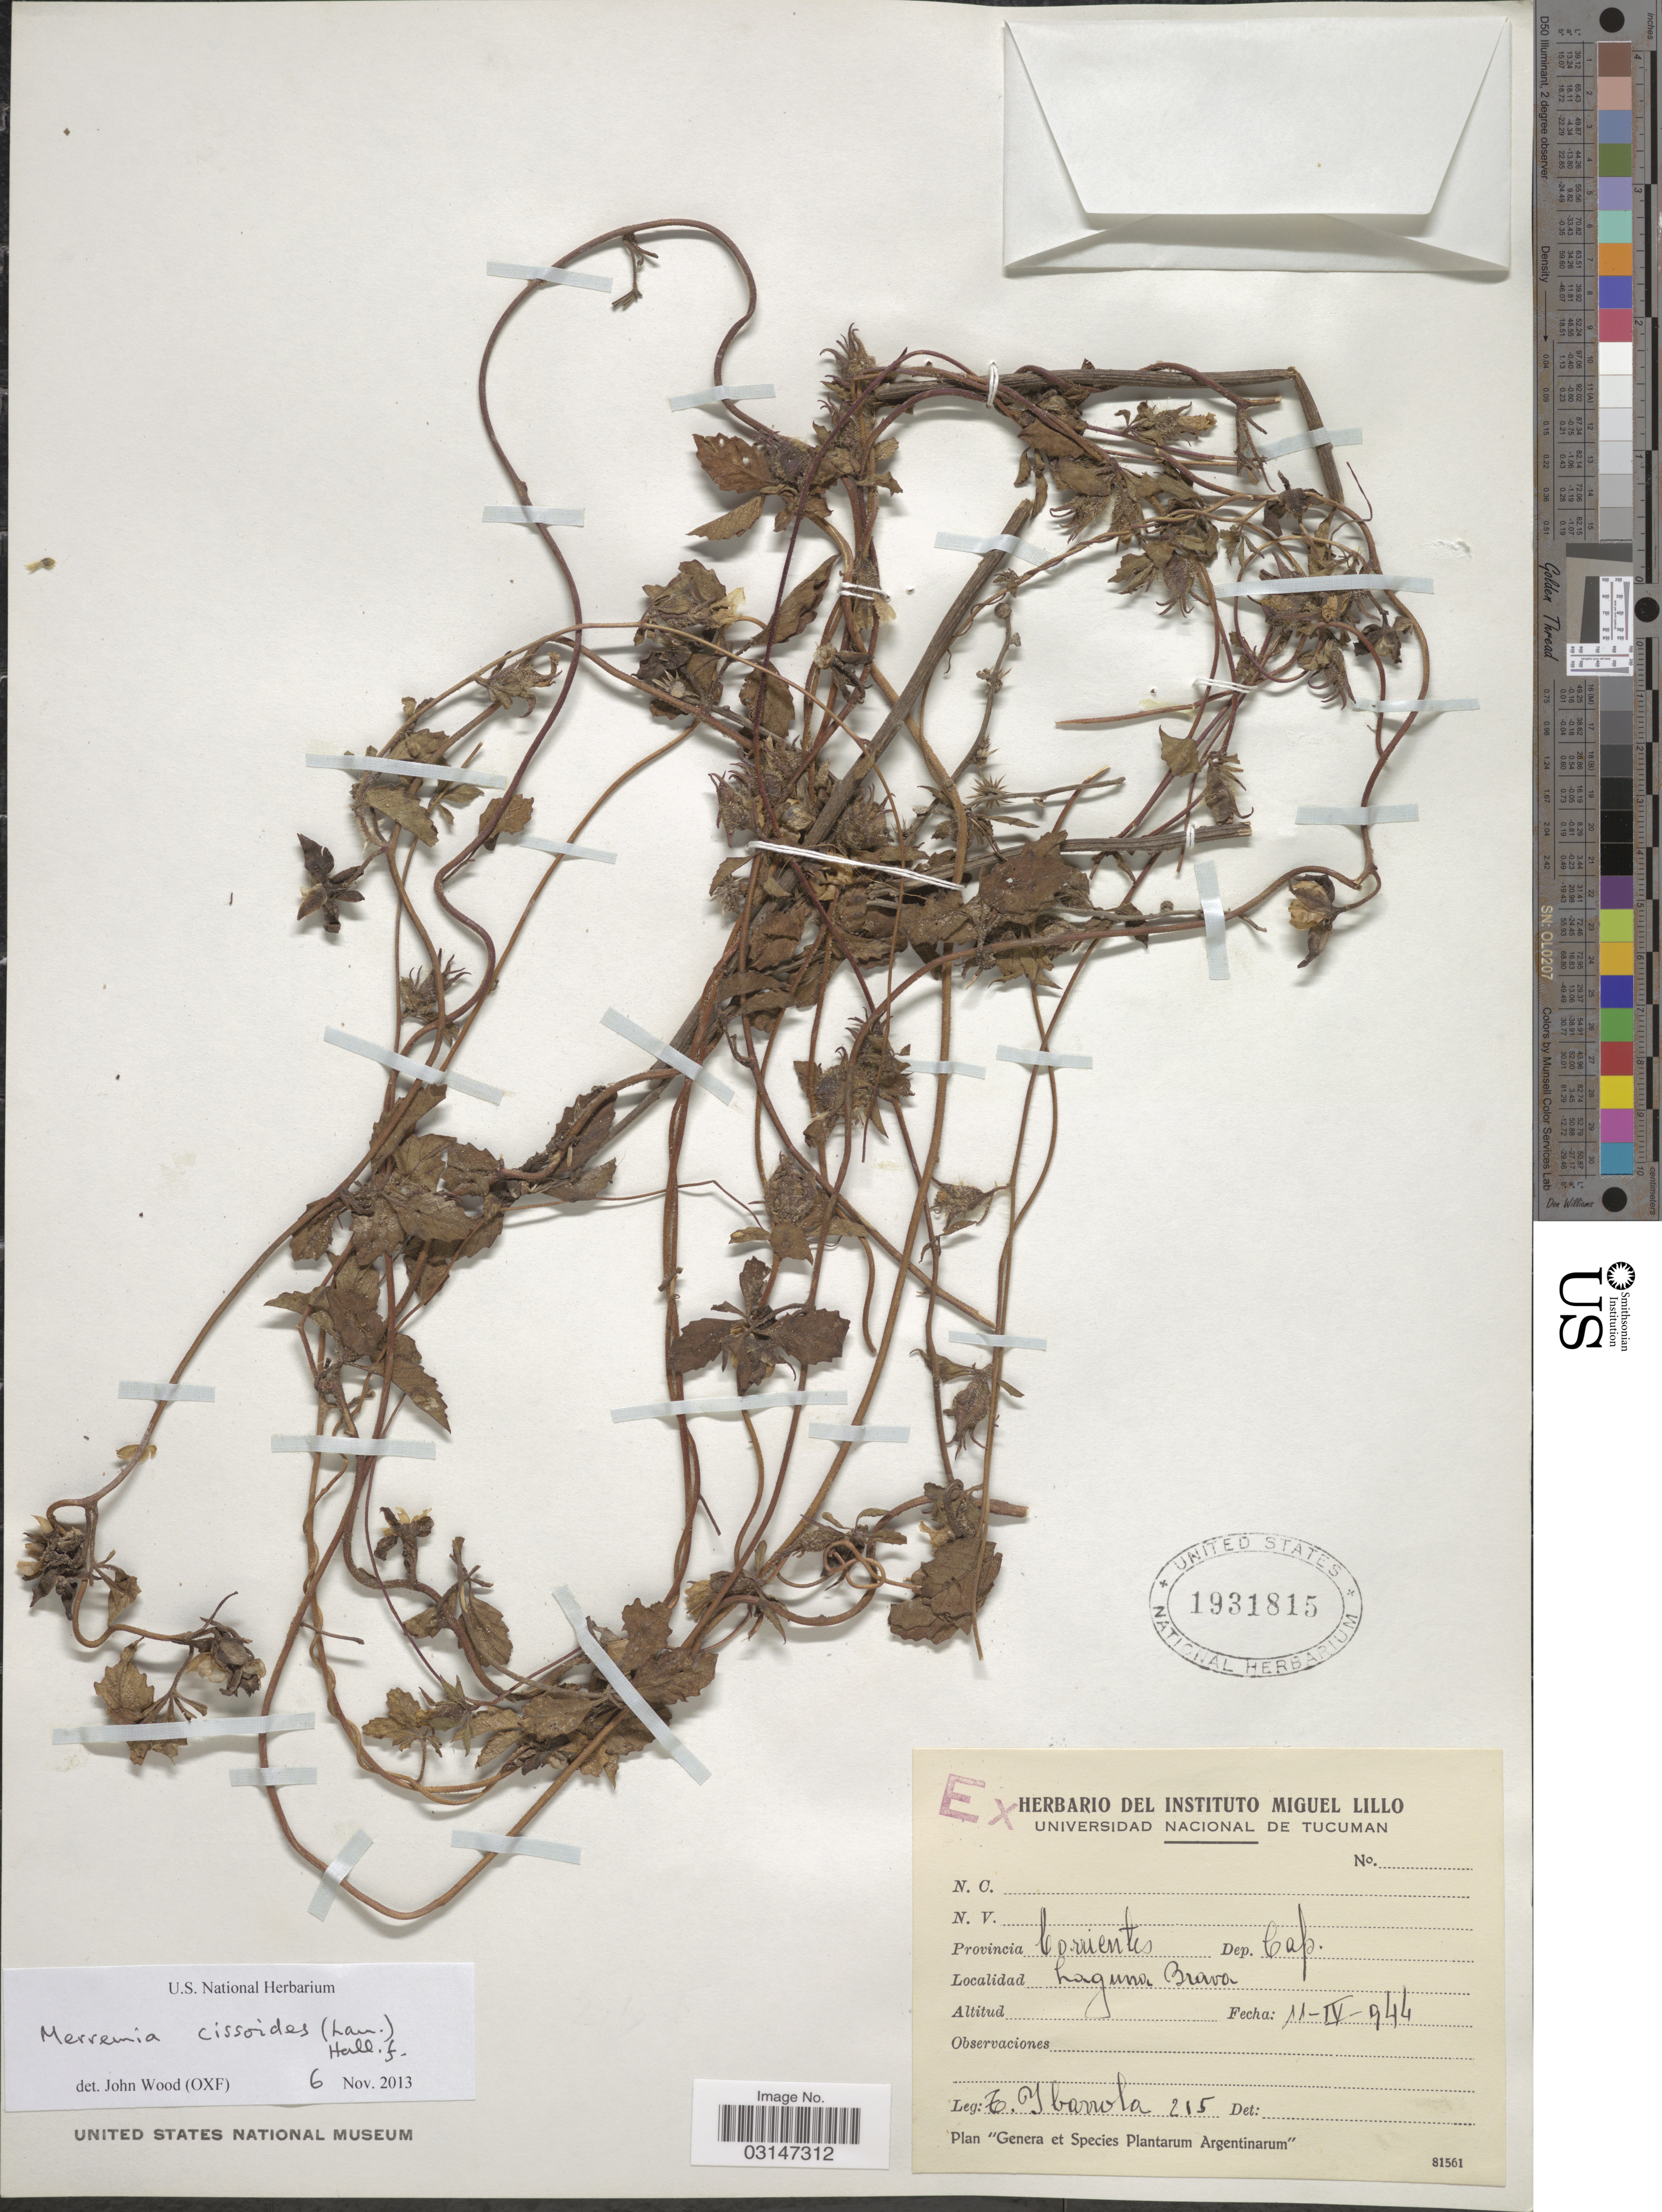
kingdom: Plantae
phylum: Tracheophyta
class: Magnoliopsida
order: Solanales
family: Convolvulaceae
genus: Distimake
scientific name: Distimake cissoides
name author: (Lam.) A. R. Simões & Staples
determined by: Strong, Mark T., (BOT), Smithsonian Institution - National Museum of Natural History (UNITED STATES)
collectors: T. Ibarrola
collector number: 215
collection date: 1944-04-11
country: Argentina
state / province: Corrientes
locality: Dep. Cap., Laguna Brava.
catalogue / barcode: US 1931815